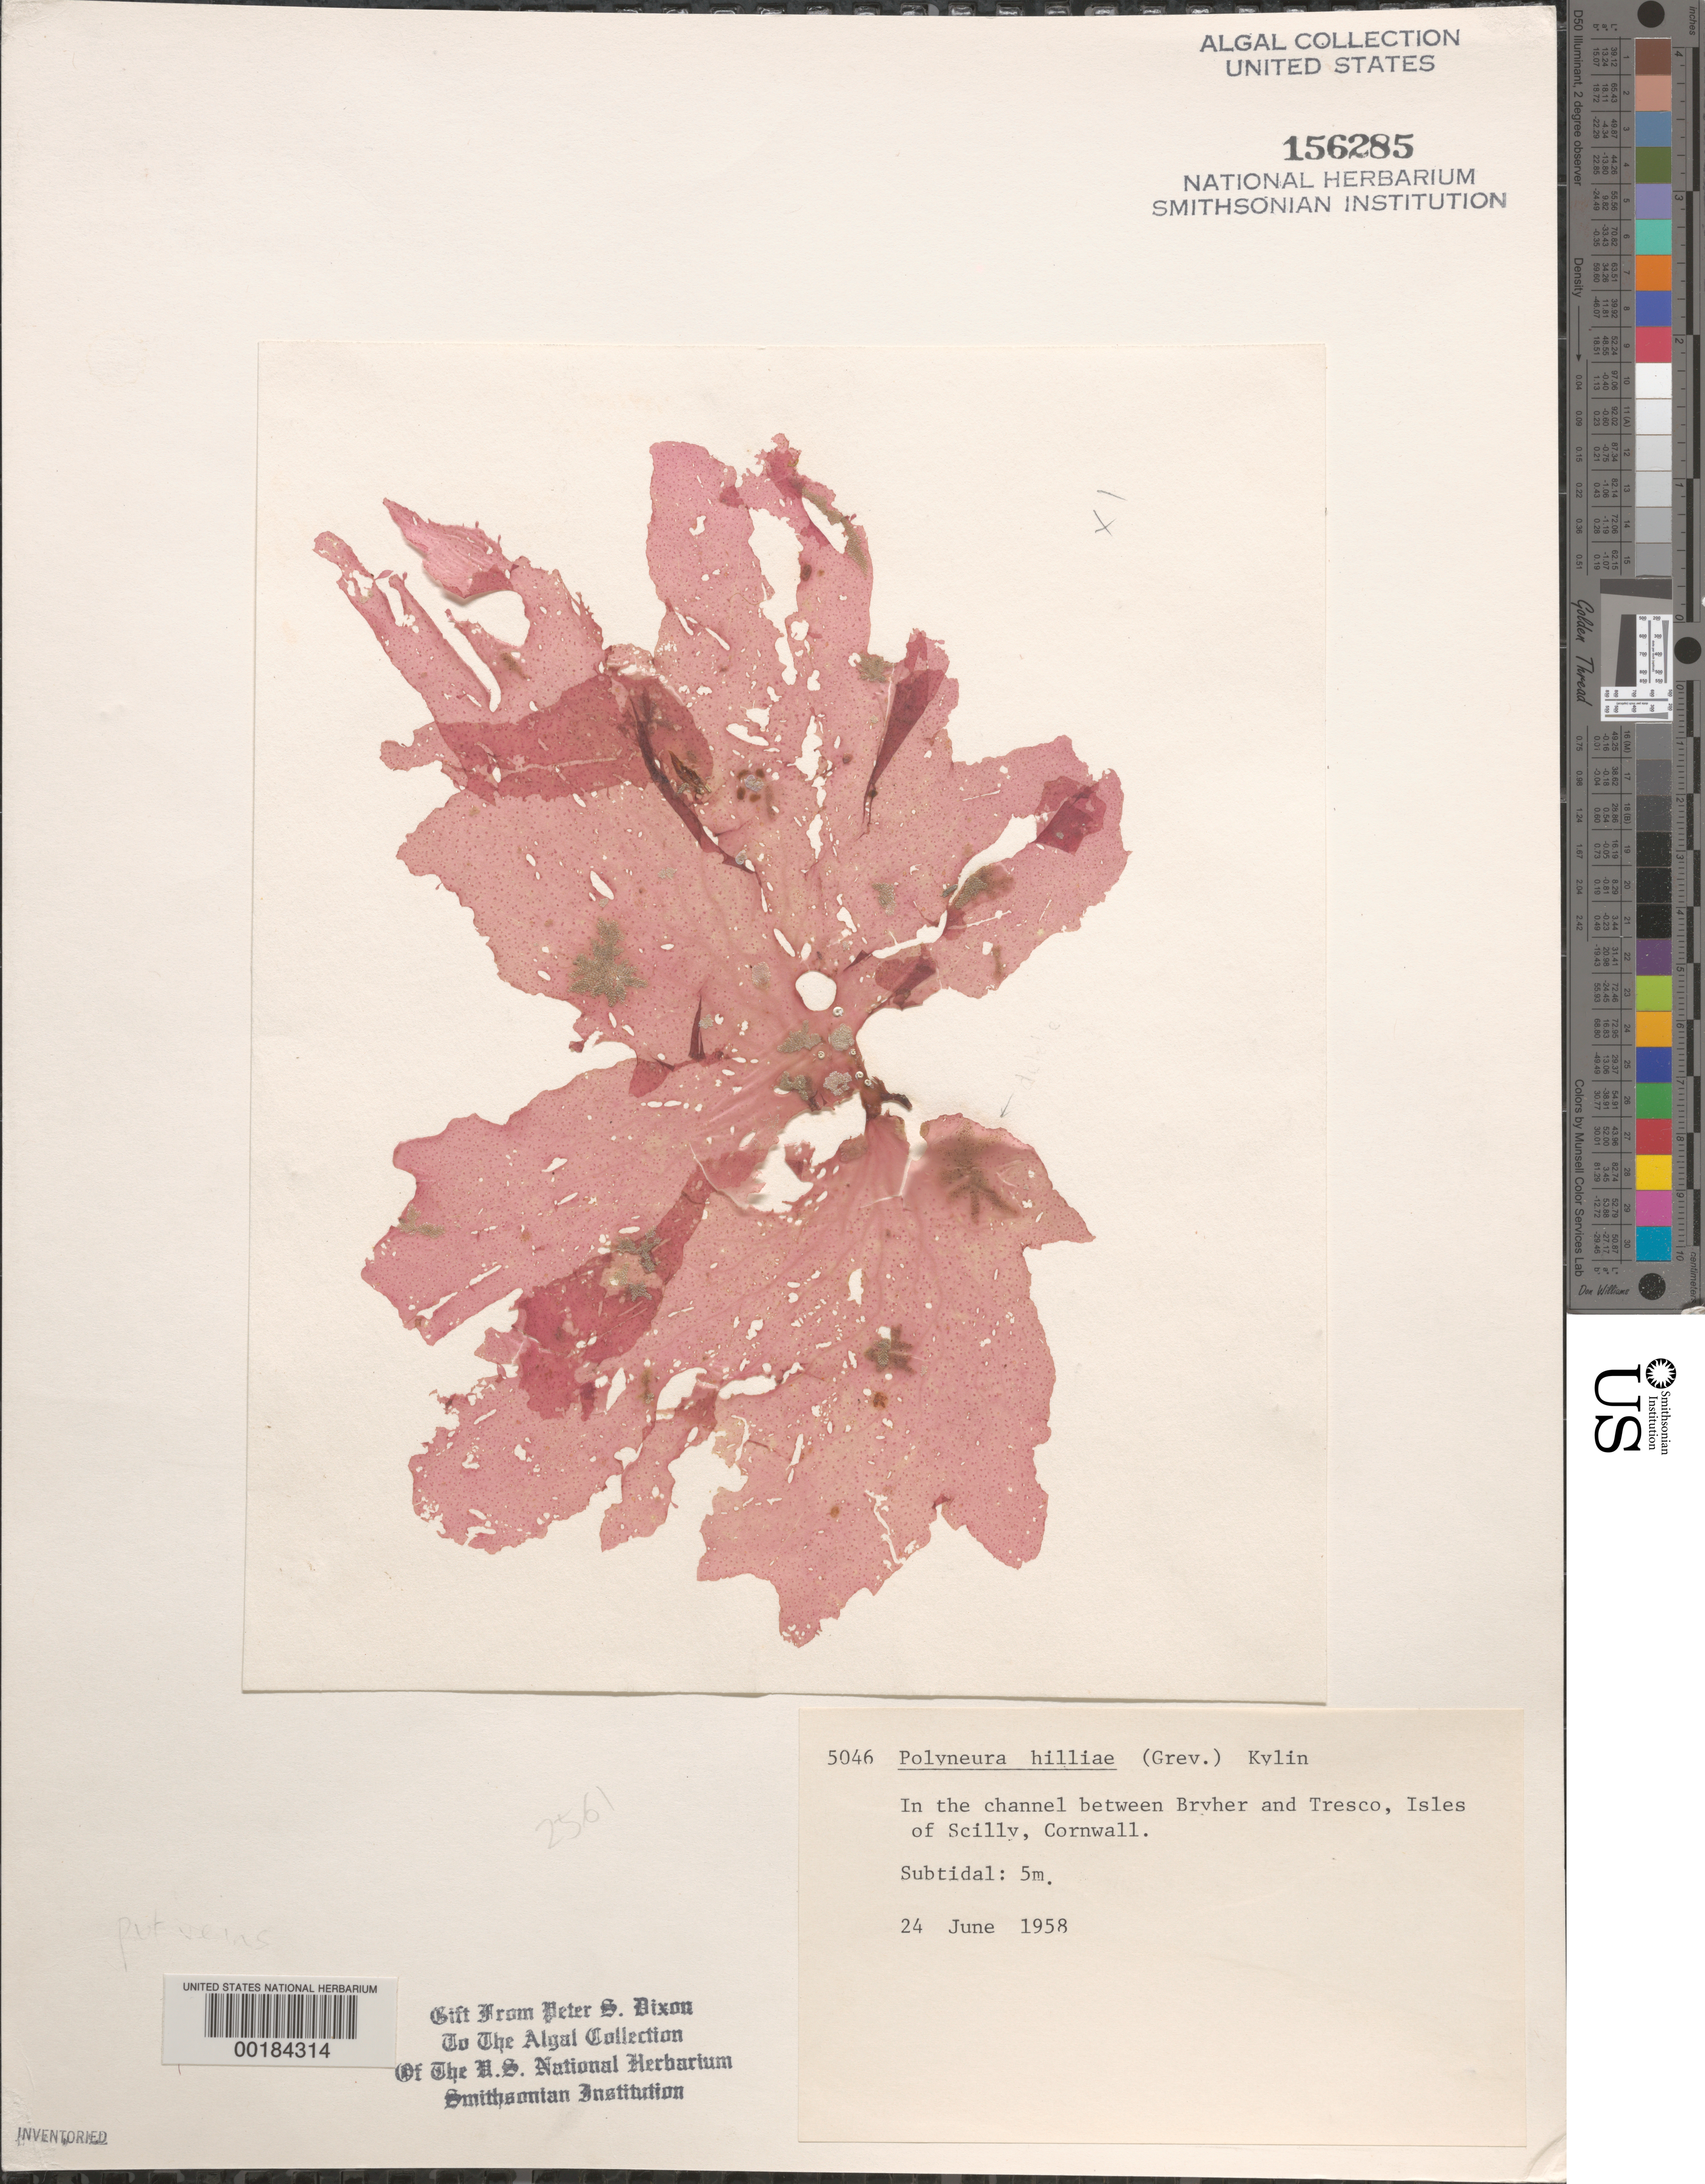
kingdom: Plantae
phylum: Rhodophyta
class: Florideophyceae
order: Ceramiales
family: Delesseriaceae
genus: Polyneura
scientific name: Polyneura bonnemaisonii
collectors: P. S. Dixon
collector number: PSD 5046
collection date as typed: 24 Jun 1958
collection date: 1958-06-24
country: United Kingdom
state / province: England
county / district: Council of the Isles of Scilly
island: Isles of Scilly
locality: Channel between Bryher and Tresco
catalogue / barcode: US 156285